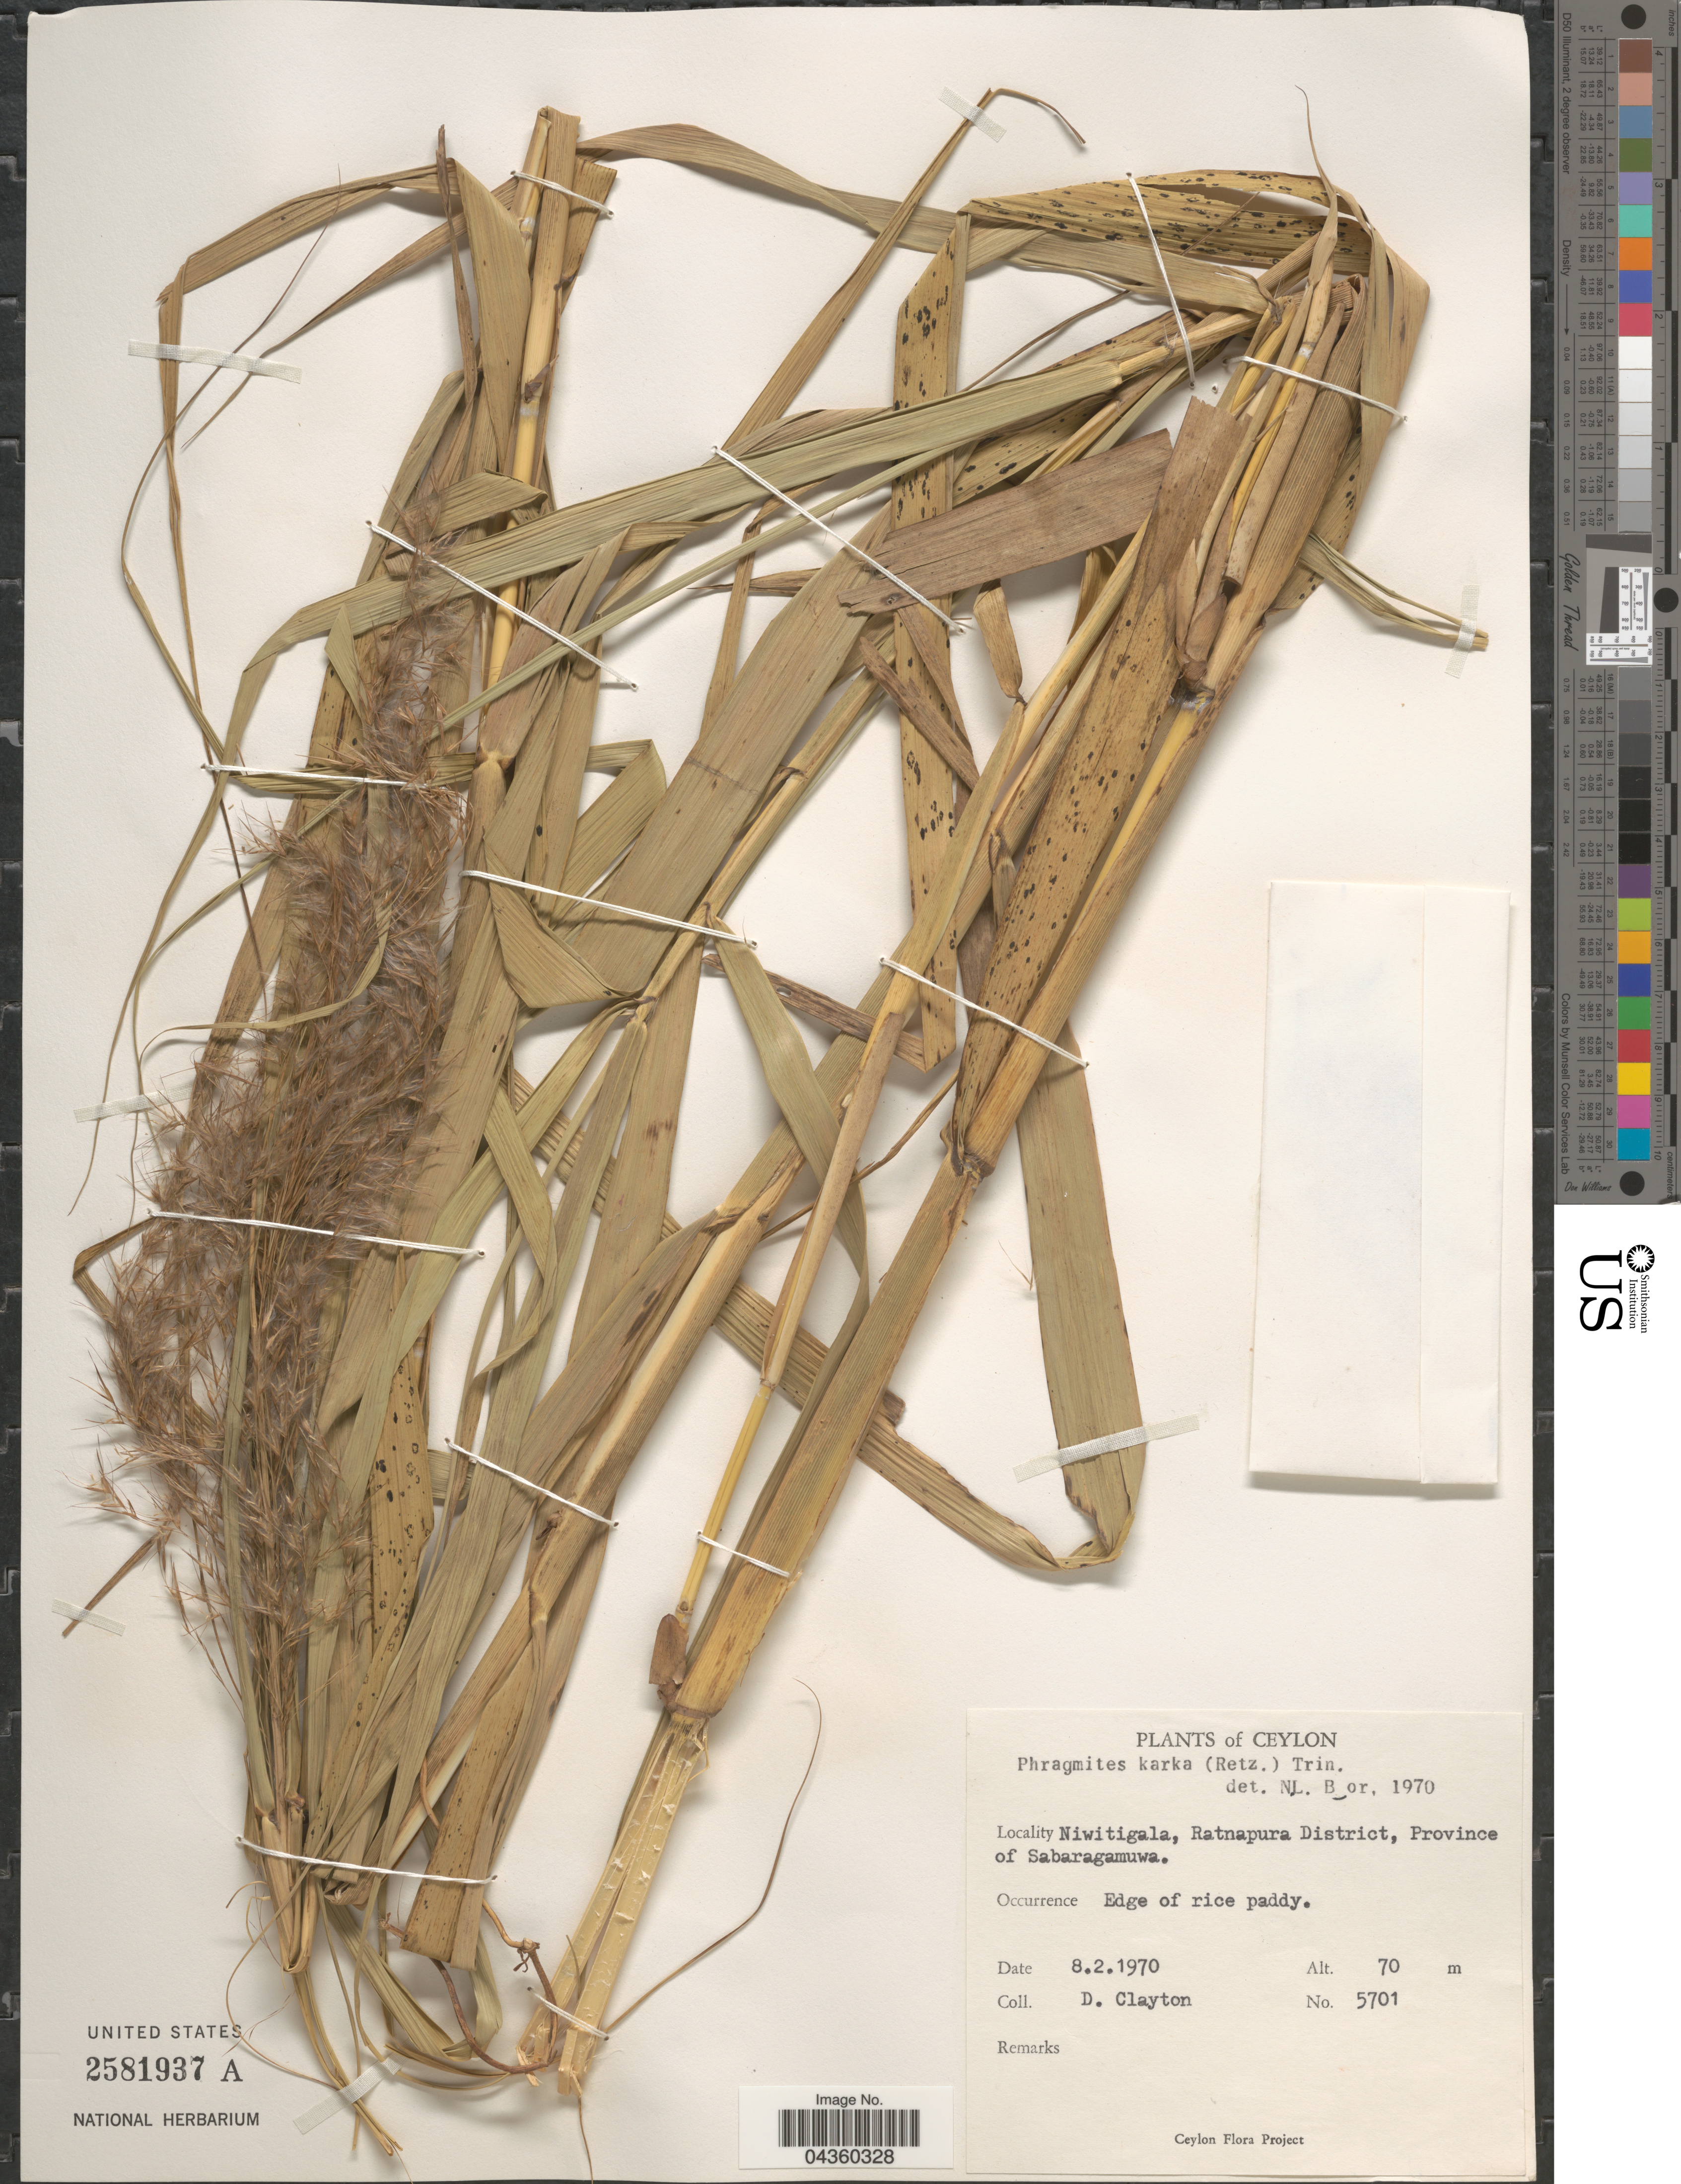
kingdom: Plantae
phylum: Tracheophyta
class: Liliopsida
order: Poales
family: Poaceae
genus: Phragmites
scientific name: Phragmites karka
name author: (Retz.) Trin. ex Steud.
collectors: D. Clayton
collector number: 5701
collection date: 1970-02-08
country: Sri Lanka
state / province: Sabaragamuwa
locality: Ceylon. Niwitigala, Ratnapura District.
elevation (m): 70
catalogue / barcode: US 2581937A